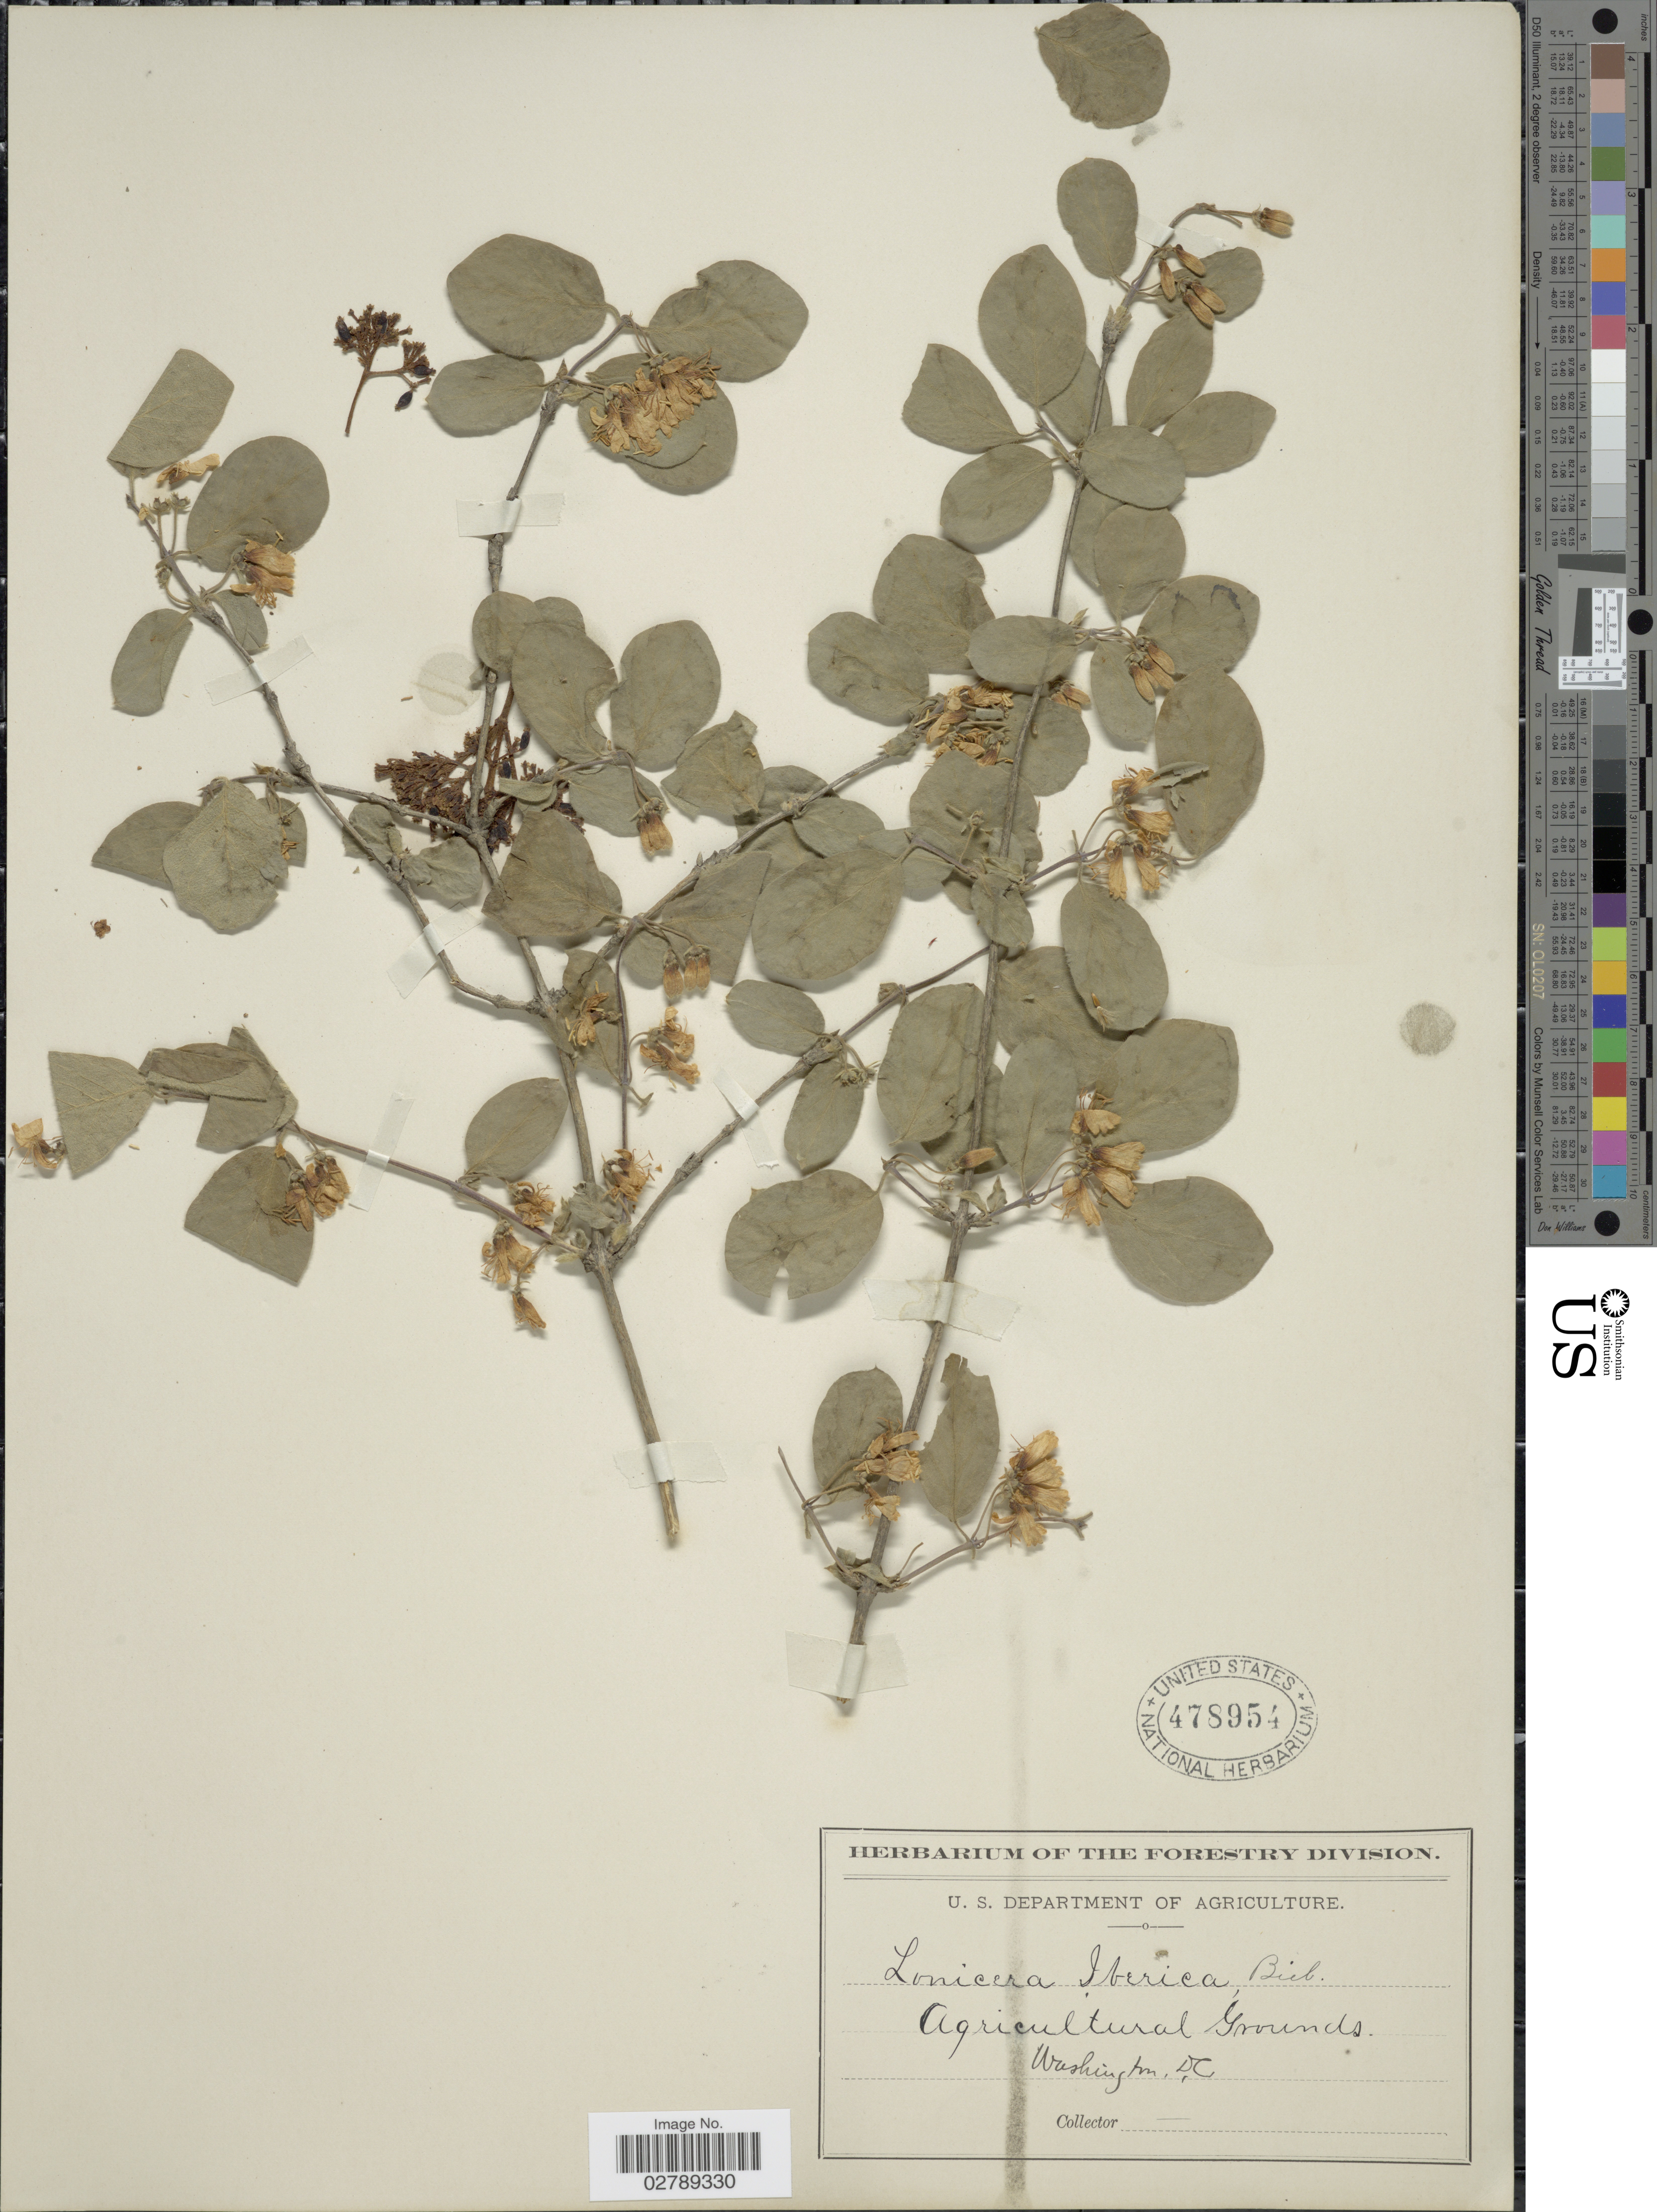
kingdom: Plantae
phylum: Tracheophyta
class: Magnoliopsida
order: Dipsacales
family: Caprifoliaceae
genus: Lonicera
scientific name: Lonicera iberica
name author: M. Bieb.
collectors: Ex herb. of the Forestry Division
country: United States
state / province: District of Columbia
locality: Agricultural Grounds. Washigton DC.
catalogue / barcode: US 478954